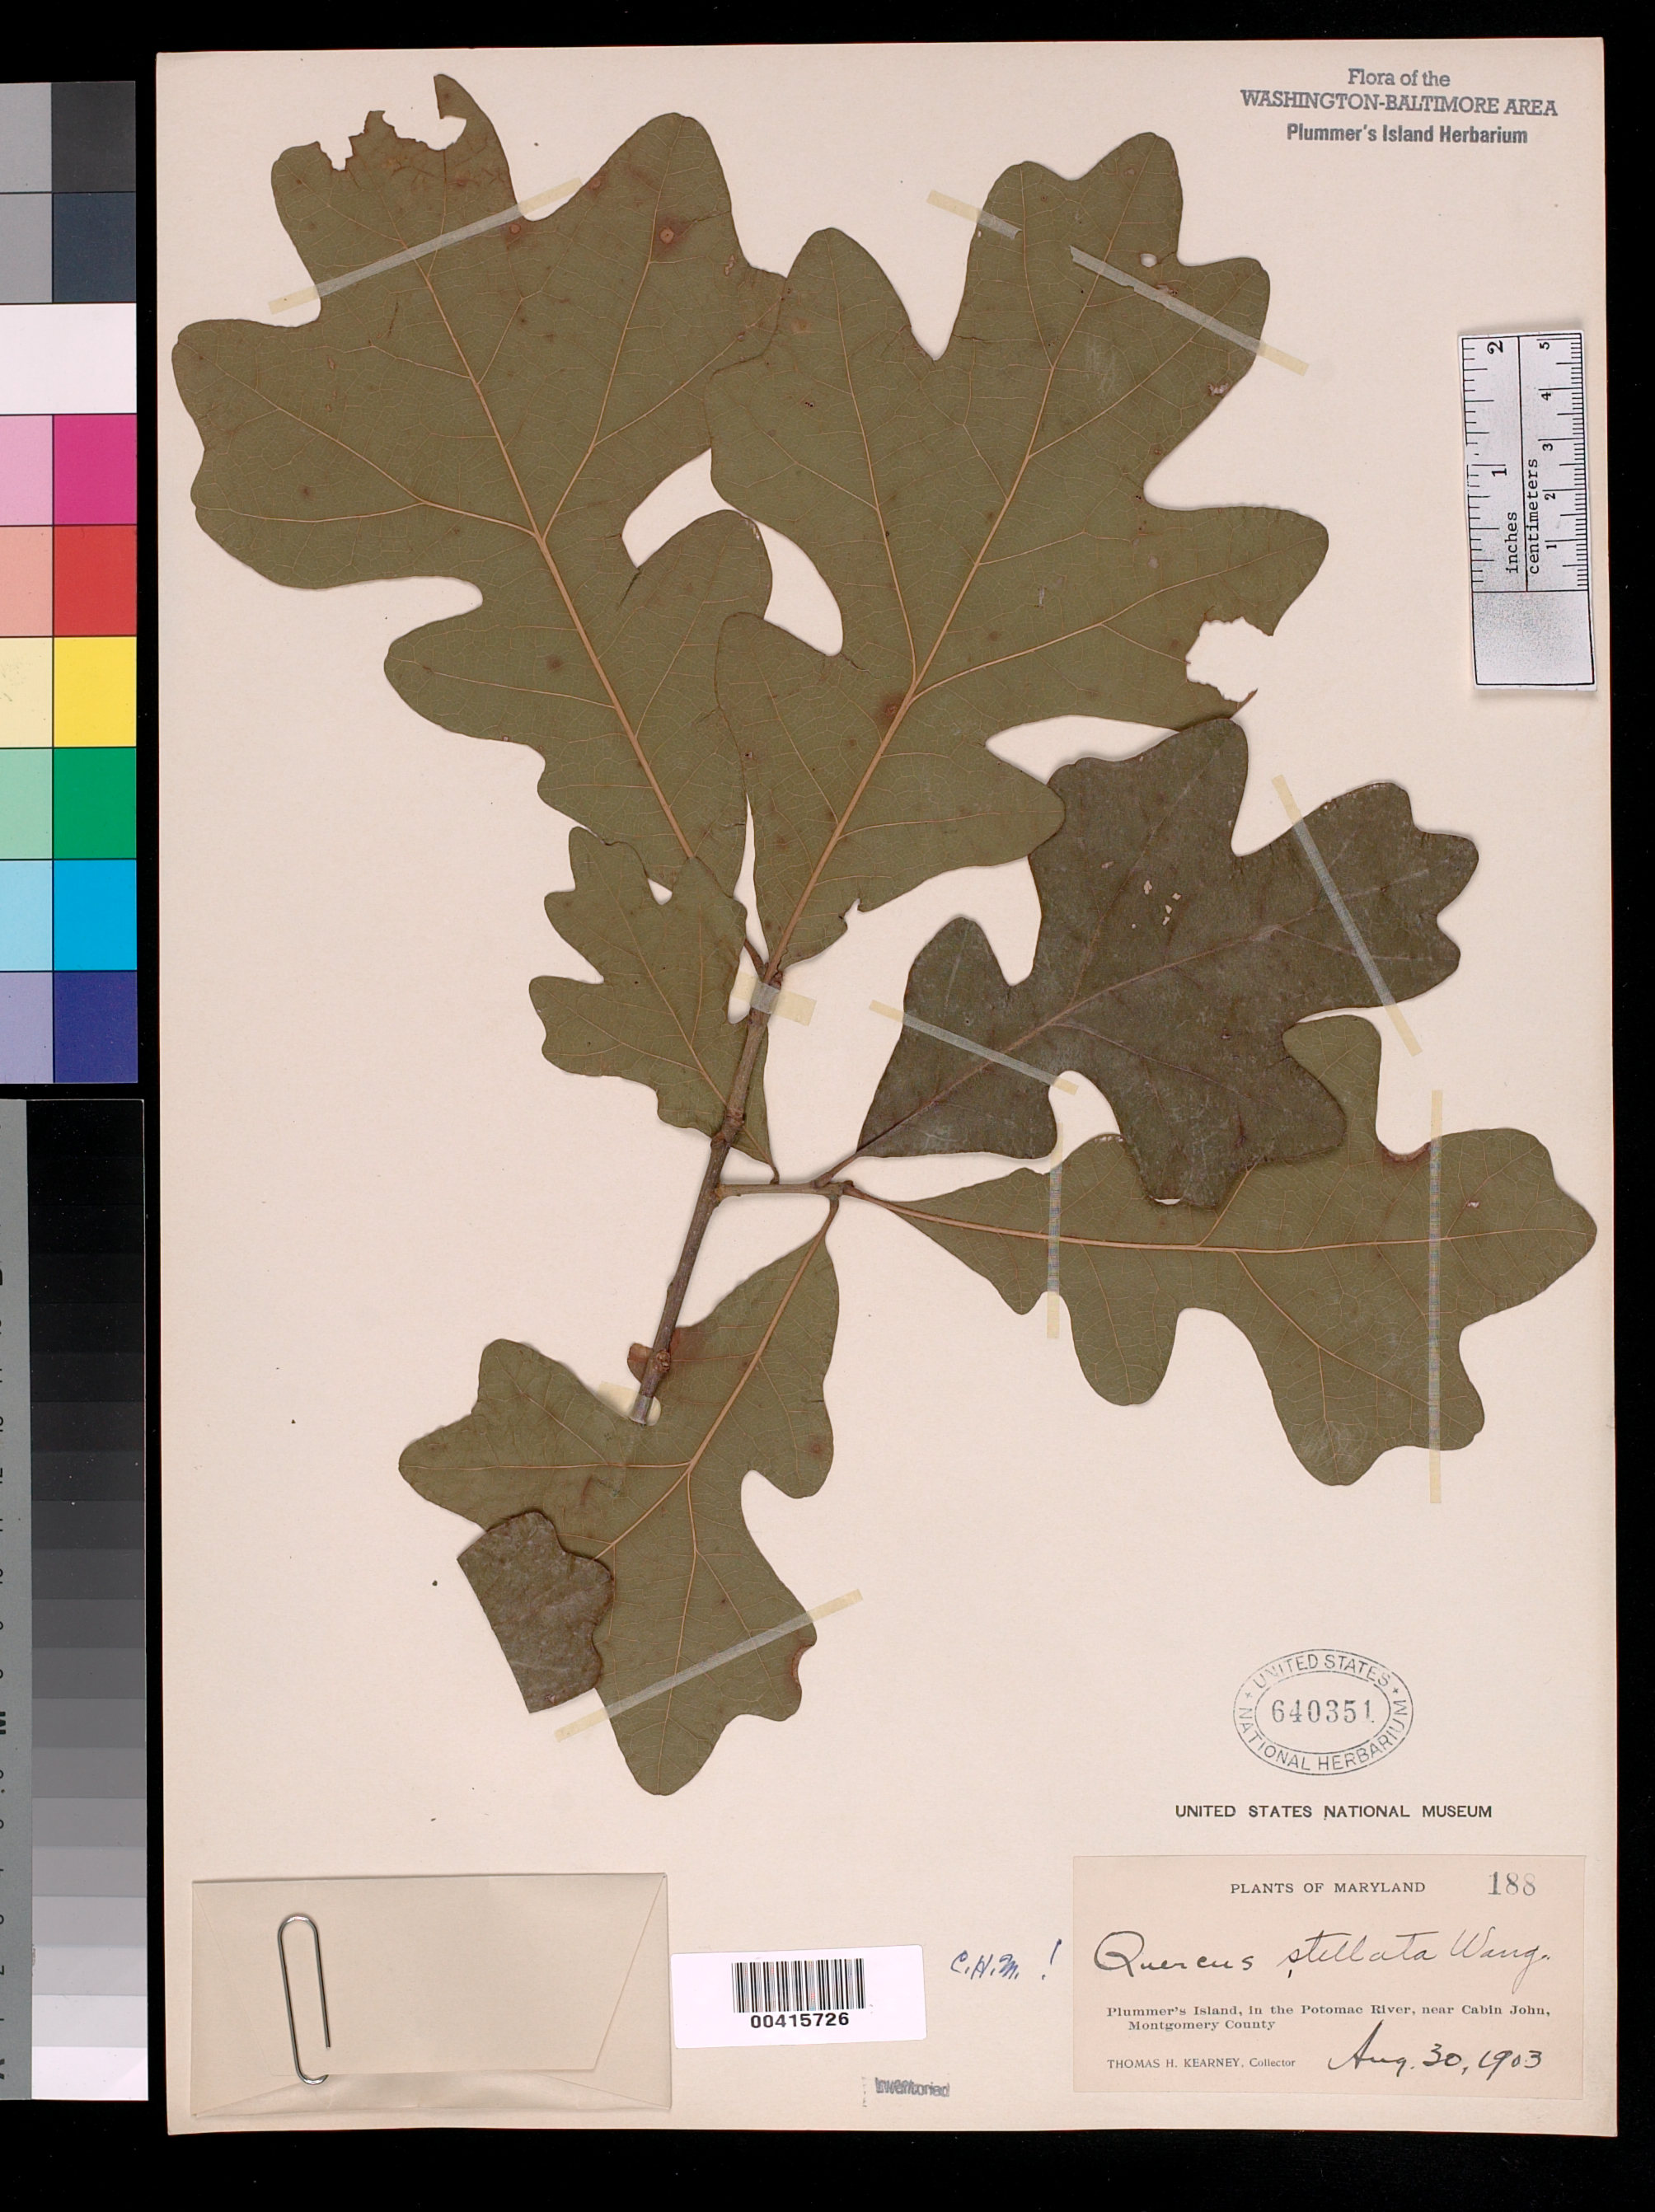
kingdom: Plantae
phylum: Tracheophyta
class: Magnoliopsida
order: Fagales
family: Fagaceae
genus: Quercus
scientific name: Quercus stellata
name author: Wangenh.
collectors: T. H. Kearney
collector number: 188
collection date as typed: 30 Aug 1903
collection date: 1903-08-30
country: United States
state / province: Maryland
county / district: Montgomery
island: Plummers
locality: Plummer's Island C. & O. Canal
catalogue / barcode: US 640351